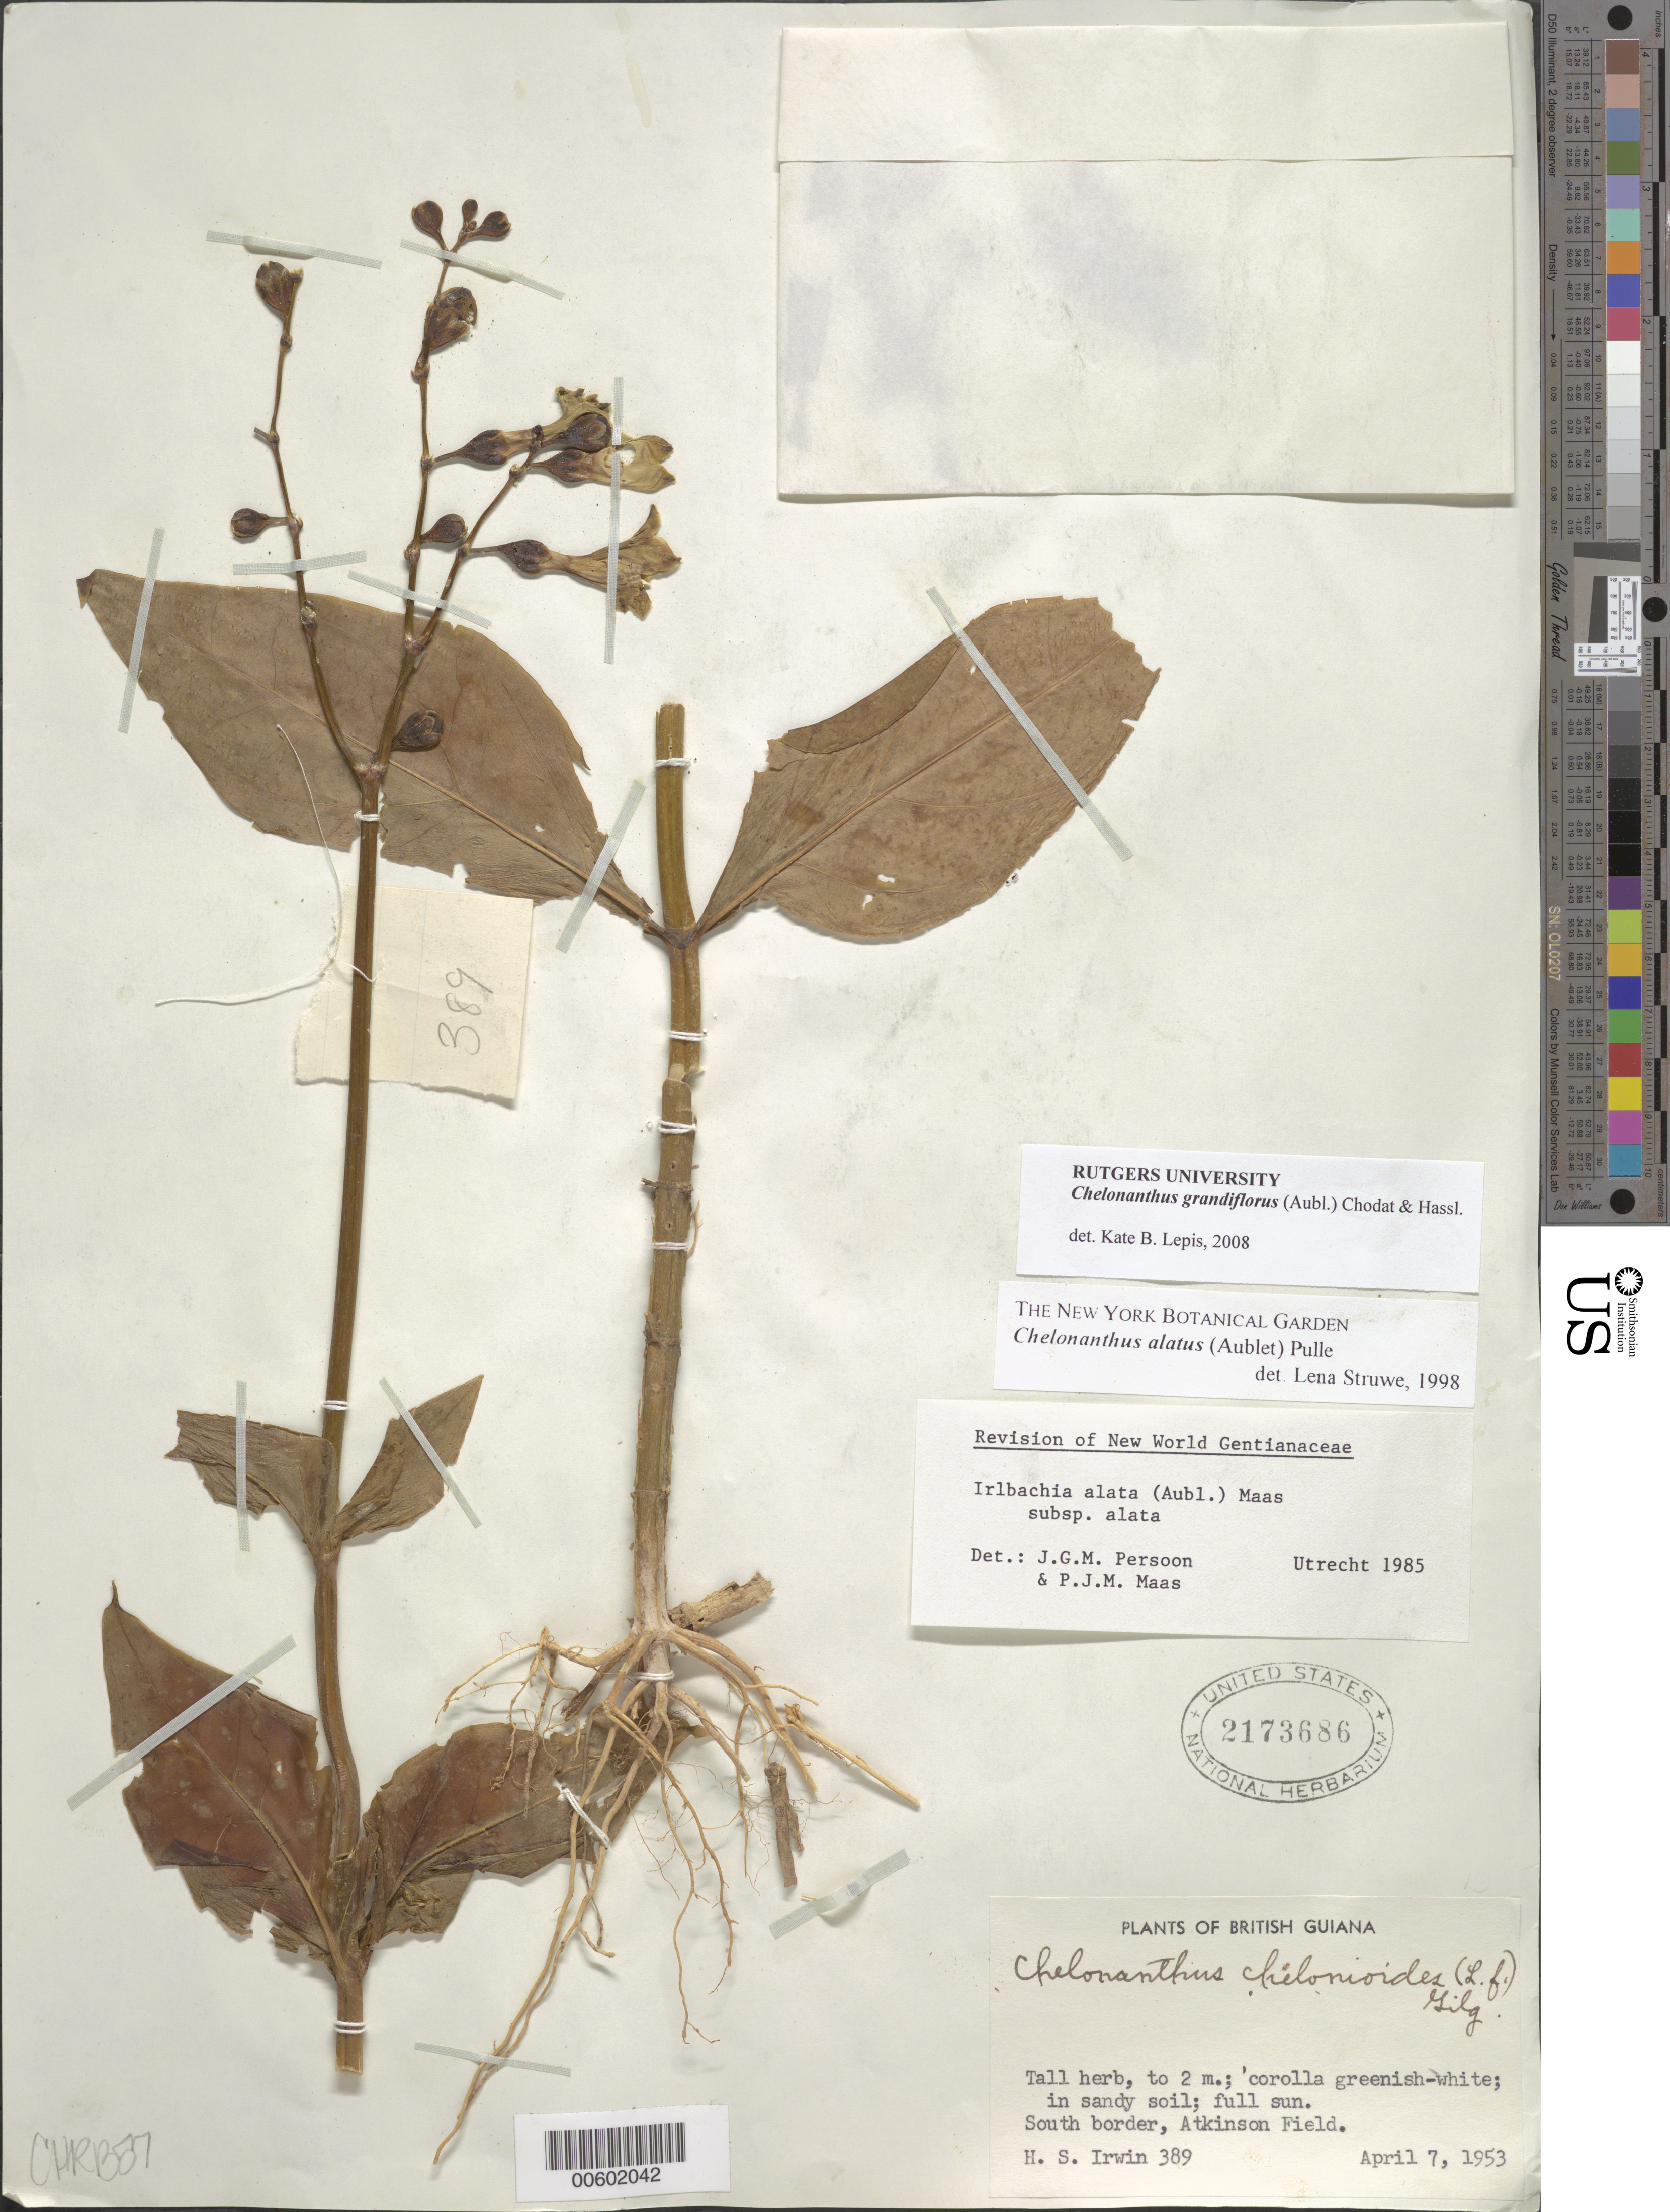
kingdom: Plantae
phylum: Tracheophyta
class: Magnoliopsida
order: Gentianales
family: Gentianaceae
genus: Chelonanthus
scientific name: Chelonanthus grandiflorus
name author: (Aubl.) Chodat & Hassl.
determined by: Lepis, Kate B.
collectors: H. Irwin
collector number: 389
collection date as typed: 7-Apr-53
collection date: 1953-04-07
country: Guyana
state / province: Demerara-Mahaica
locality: Atkinson Field, S border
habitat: Sandy soil; full sun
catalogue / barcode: US 2173686